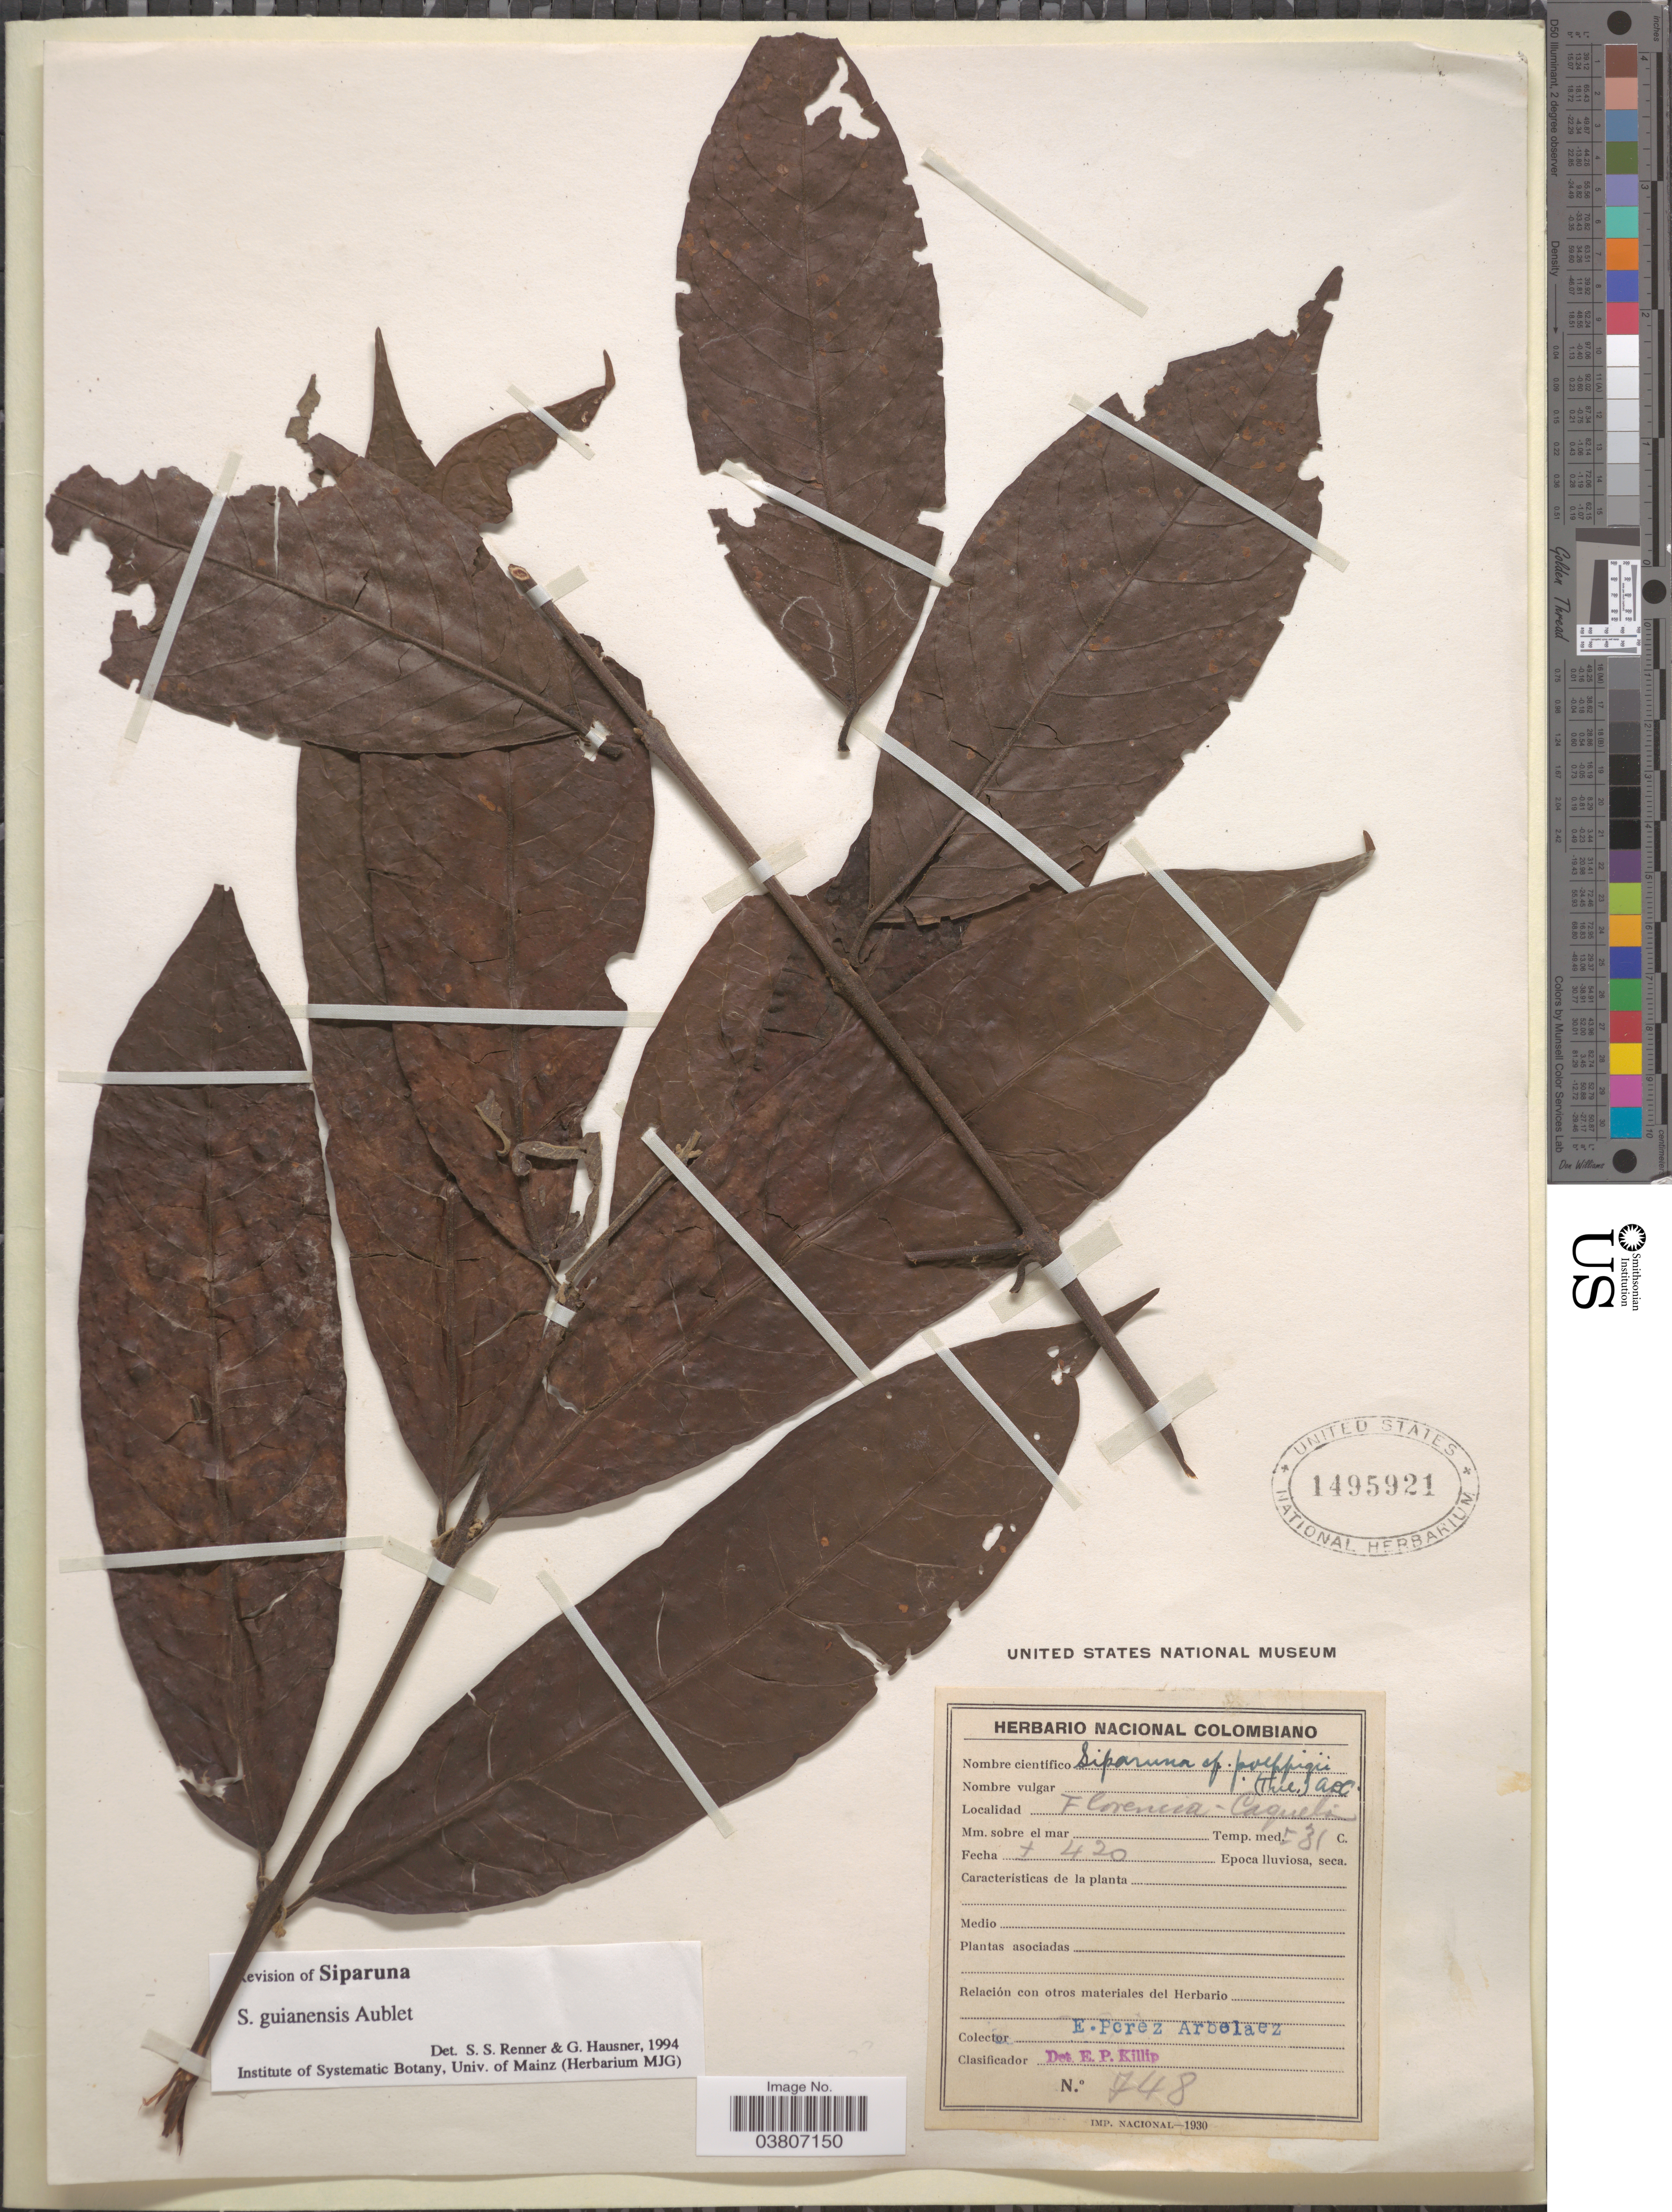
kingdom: Plantae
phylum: Tracheophyta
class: Magnoliopsida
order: Laurales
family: Siparunaceae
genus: Siparuna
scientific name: Siparuna guianensis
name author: Aubl.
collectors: E. Pérez Arbeláez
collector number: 748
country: Colombia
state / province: Caquetá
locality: Florencia.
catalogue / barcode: US 1495921